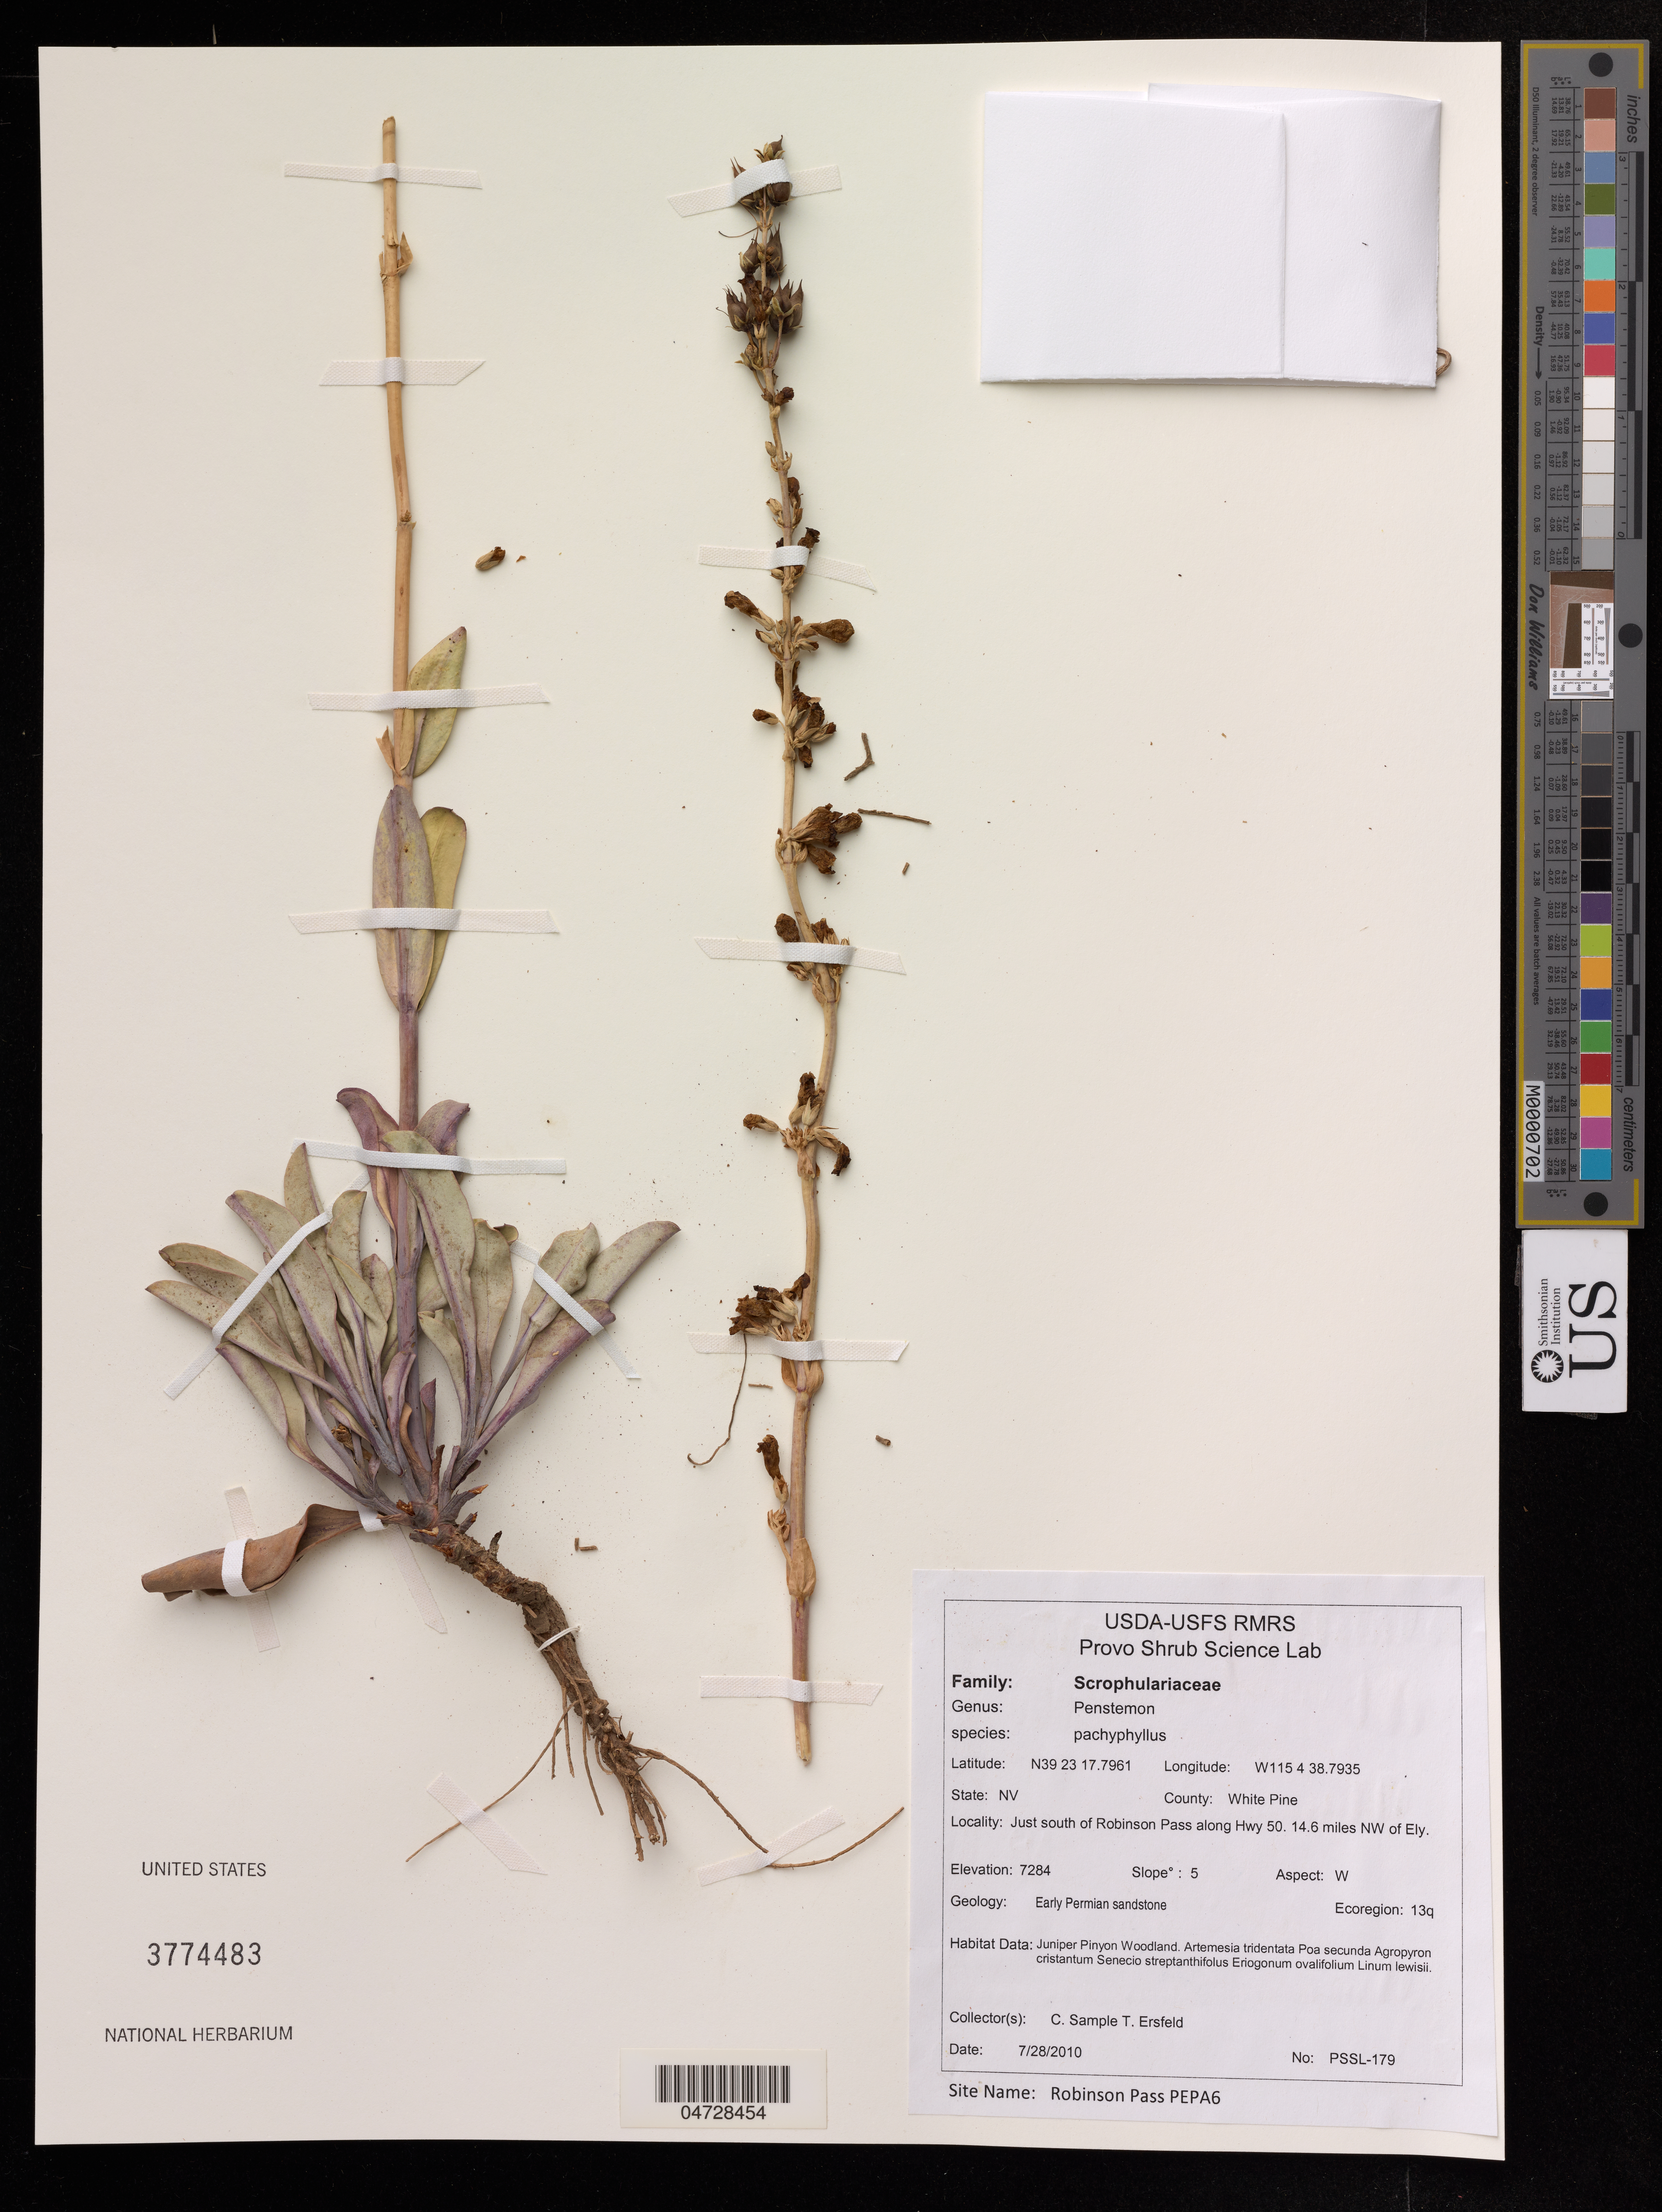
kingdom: Plantae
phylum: Tracheophyta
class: Magnoliopsida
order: Lamiales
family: Plantaginaceae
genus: Penstemon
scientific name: Penstemon pachyphyllus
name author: A. Gray ex Rydb.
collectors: C. Sample & T. Ersfeld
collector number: PSSL-179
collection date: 2010-07-28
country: United States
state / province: Nevada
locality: White Pine, Just south of Robinson Pass along Hwy 50. 14.6 miles NW of Ely.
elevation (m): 2220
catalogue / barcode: US 3774483